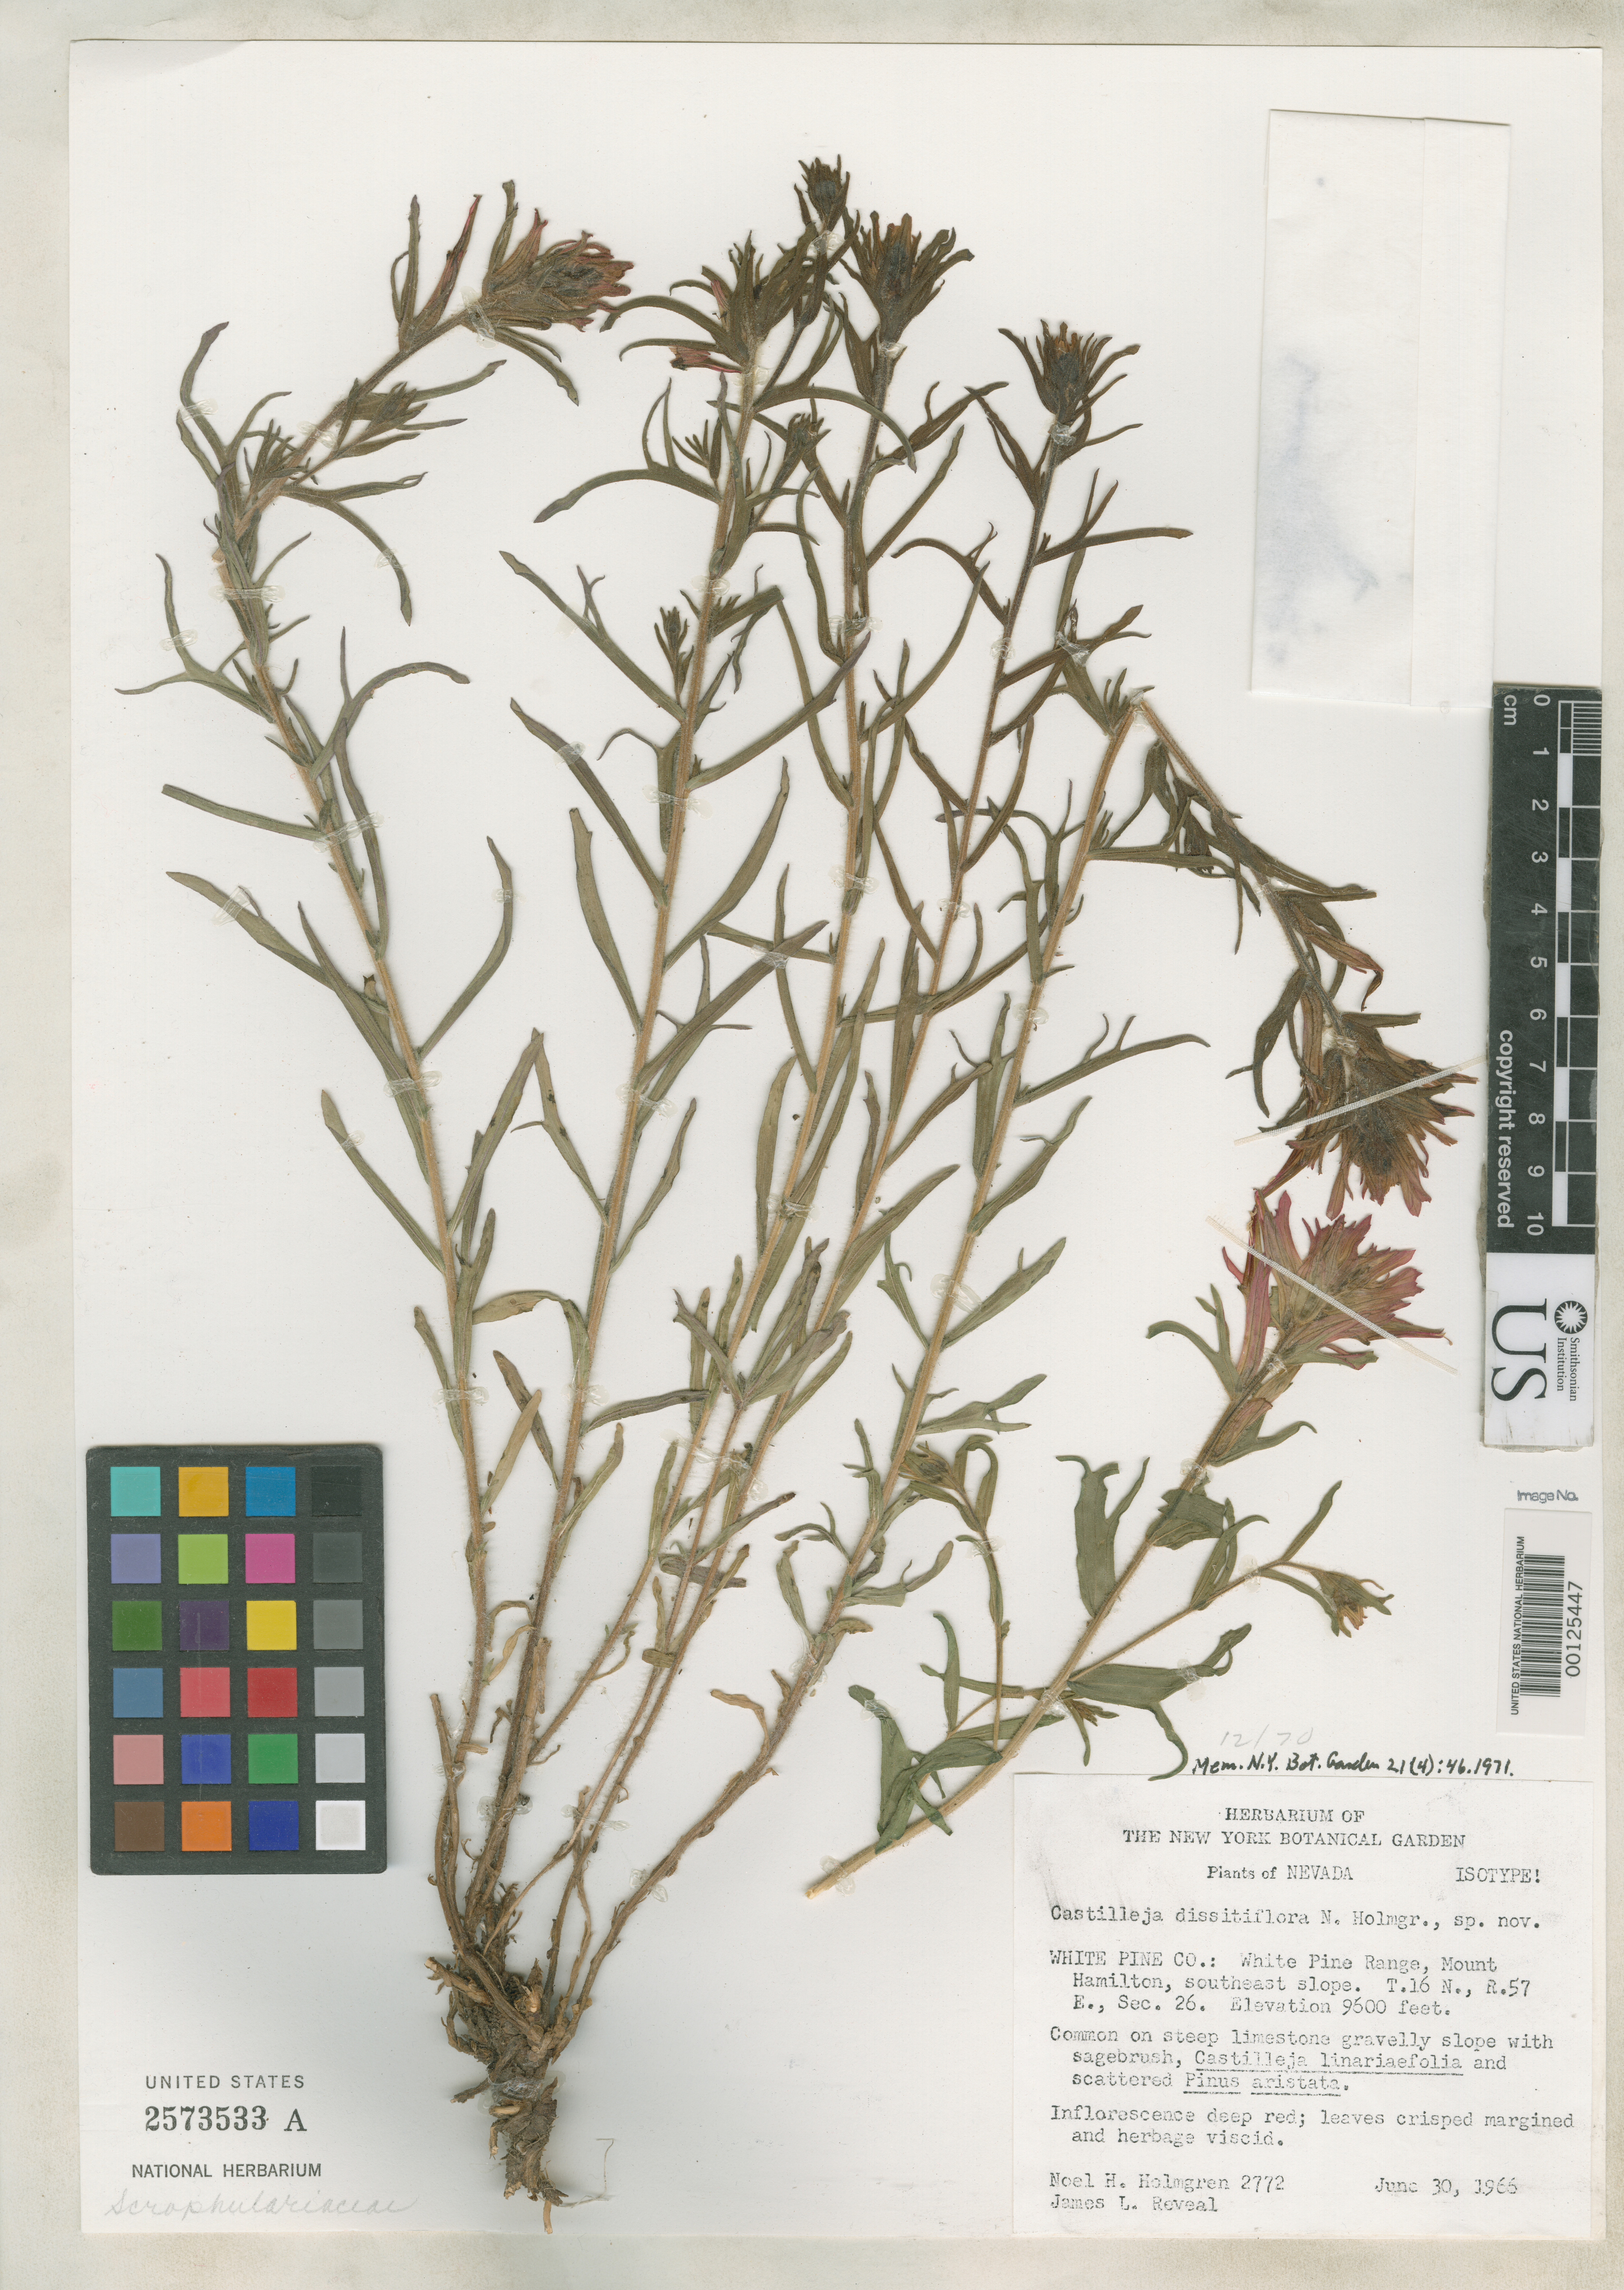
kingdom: Plantae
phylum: Tracheophyta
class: Magnoliopsida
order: Lamiales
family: Orobanchaceae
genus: Castilleja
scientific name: Castilleja dissitiflora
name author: N.H. Holmgren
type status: Isotype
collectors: A. H. Holmgren & J. L. Reveal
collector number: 2772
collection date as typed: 30 Jun 1966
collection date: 1966-06-30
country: United States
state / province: Nevada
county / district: White Pine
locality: White Pine Mountains, Mount Hamilton; alt. 9600 ft.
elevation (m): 2926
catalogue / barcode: US 2573533A